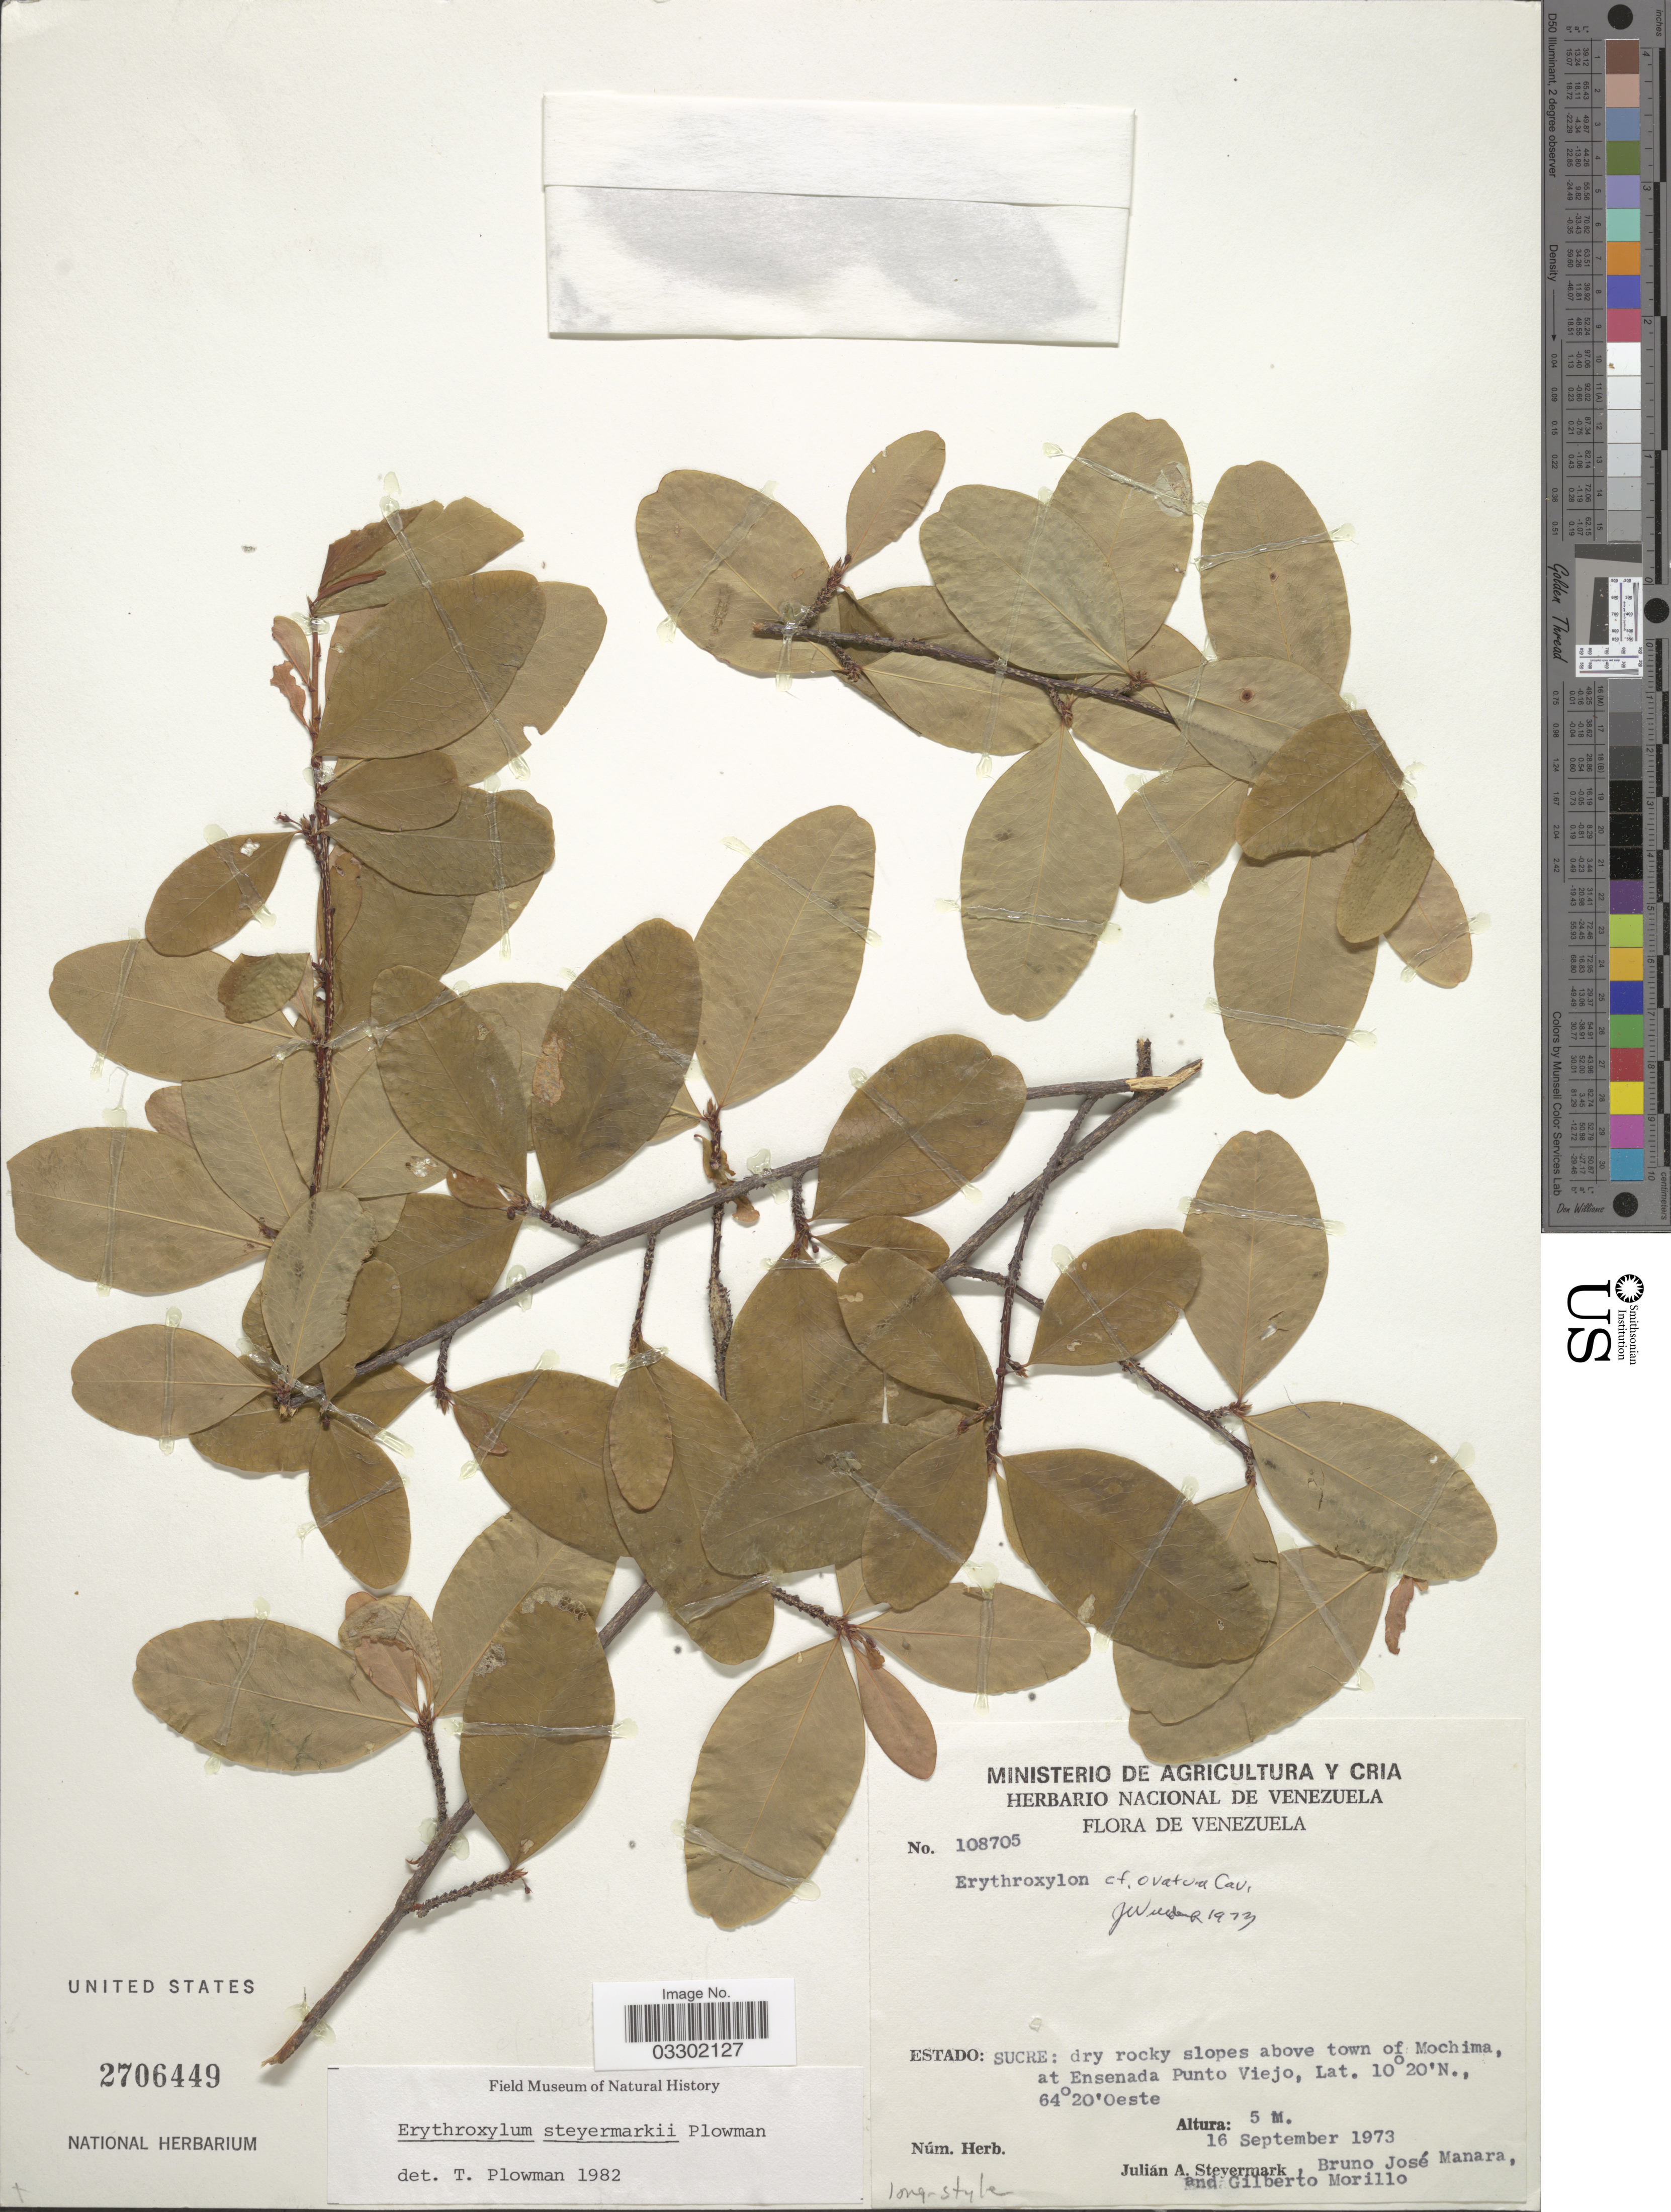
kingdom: Plantae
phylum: Tracheophyta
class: Magnoliopsida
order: Malpighiales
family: Erythroxylaceae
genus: Erythroxylum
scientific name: Erythroxylum steyermarkii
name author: Plowman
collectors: J. Steyermark, B. Manara & G. N. Morillo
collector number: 108705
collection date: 1973-09-16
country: Venezuela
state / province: Sucre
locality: Dry rocky slopes above town of Mochima, at Ensenada Punto Viejo.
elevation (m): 5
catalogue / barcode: US 2706449